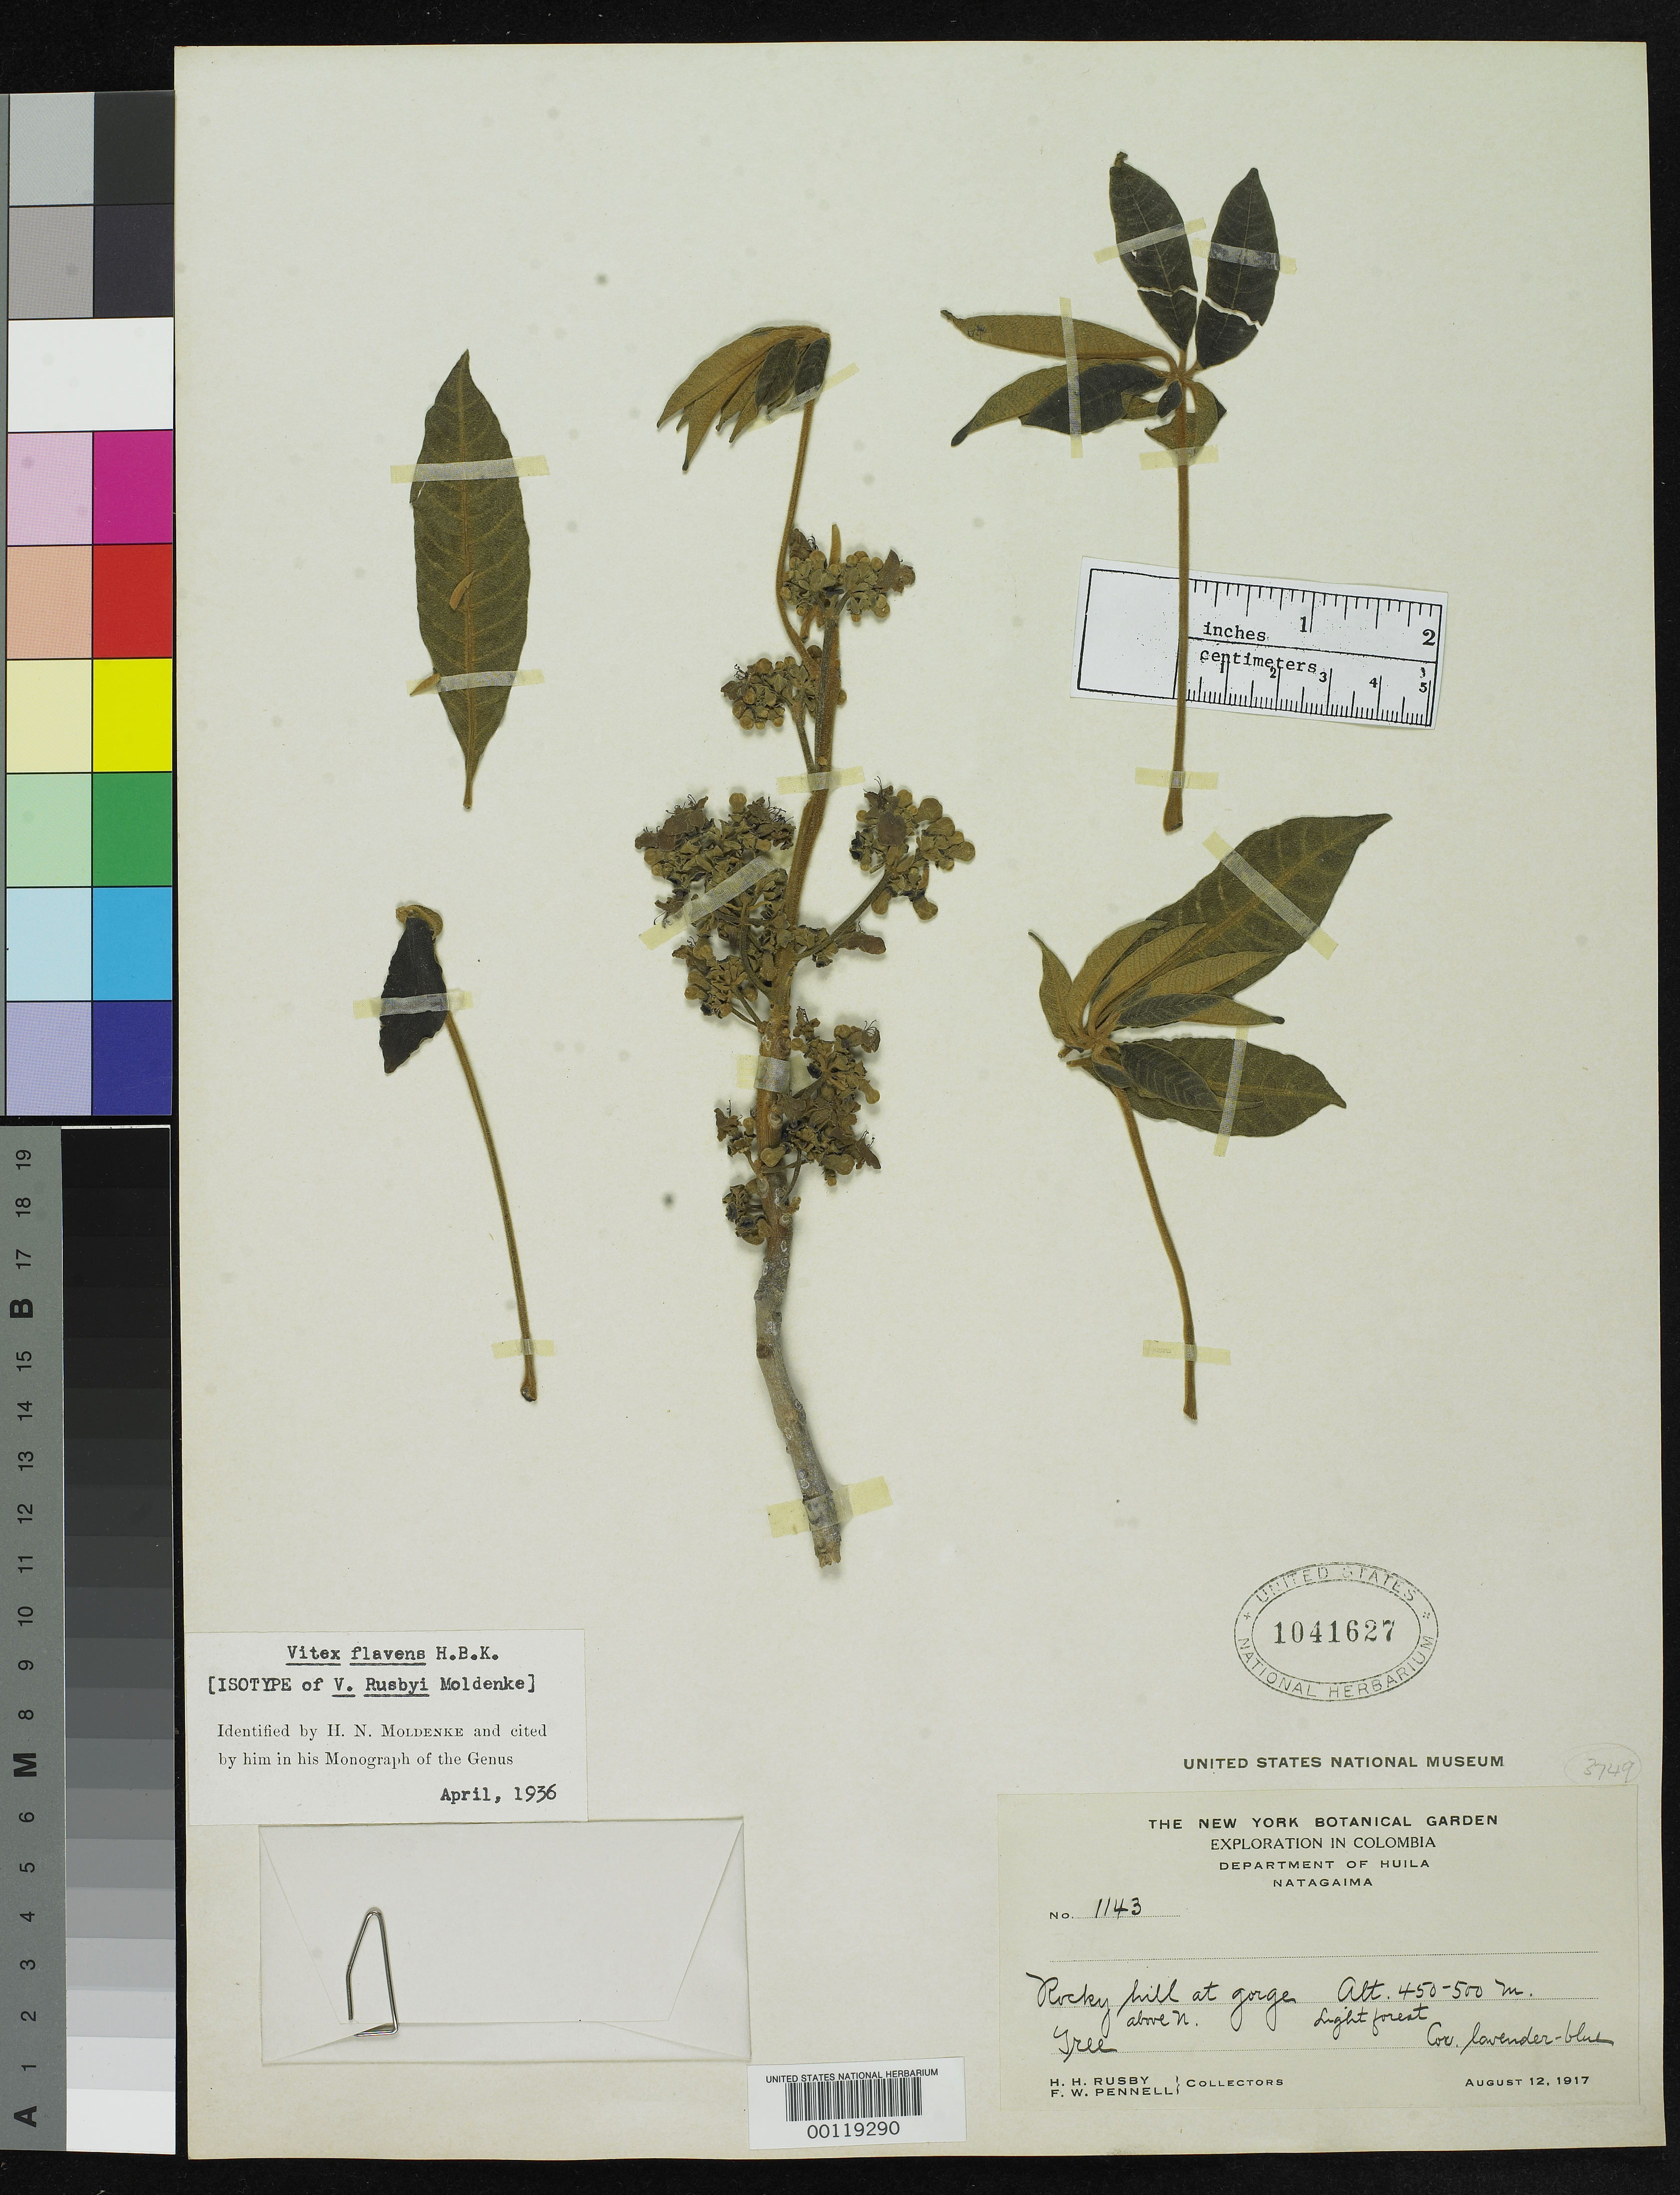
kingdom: Plantae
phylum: Tracheophyta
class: Magnoliopsida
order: Lamiales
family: Lamiaceae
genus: Vitex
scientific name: Vitex rusbyi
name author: Moldenke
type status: Isotype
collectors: H. H. Rusby & F. W. Pennell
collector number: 1143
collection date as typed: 12 Aug 1917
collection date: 1917-08-12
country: Colombia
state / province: Huila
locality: Above Nataguima.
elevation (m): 450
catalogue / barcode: US 1041627